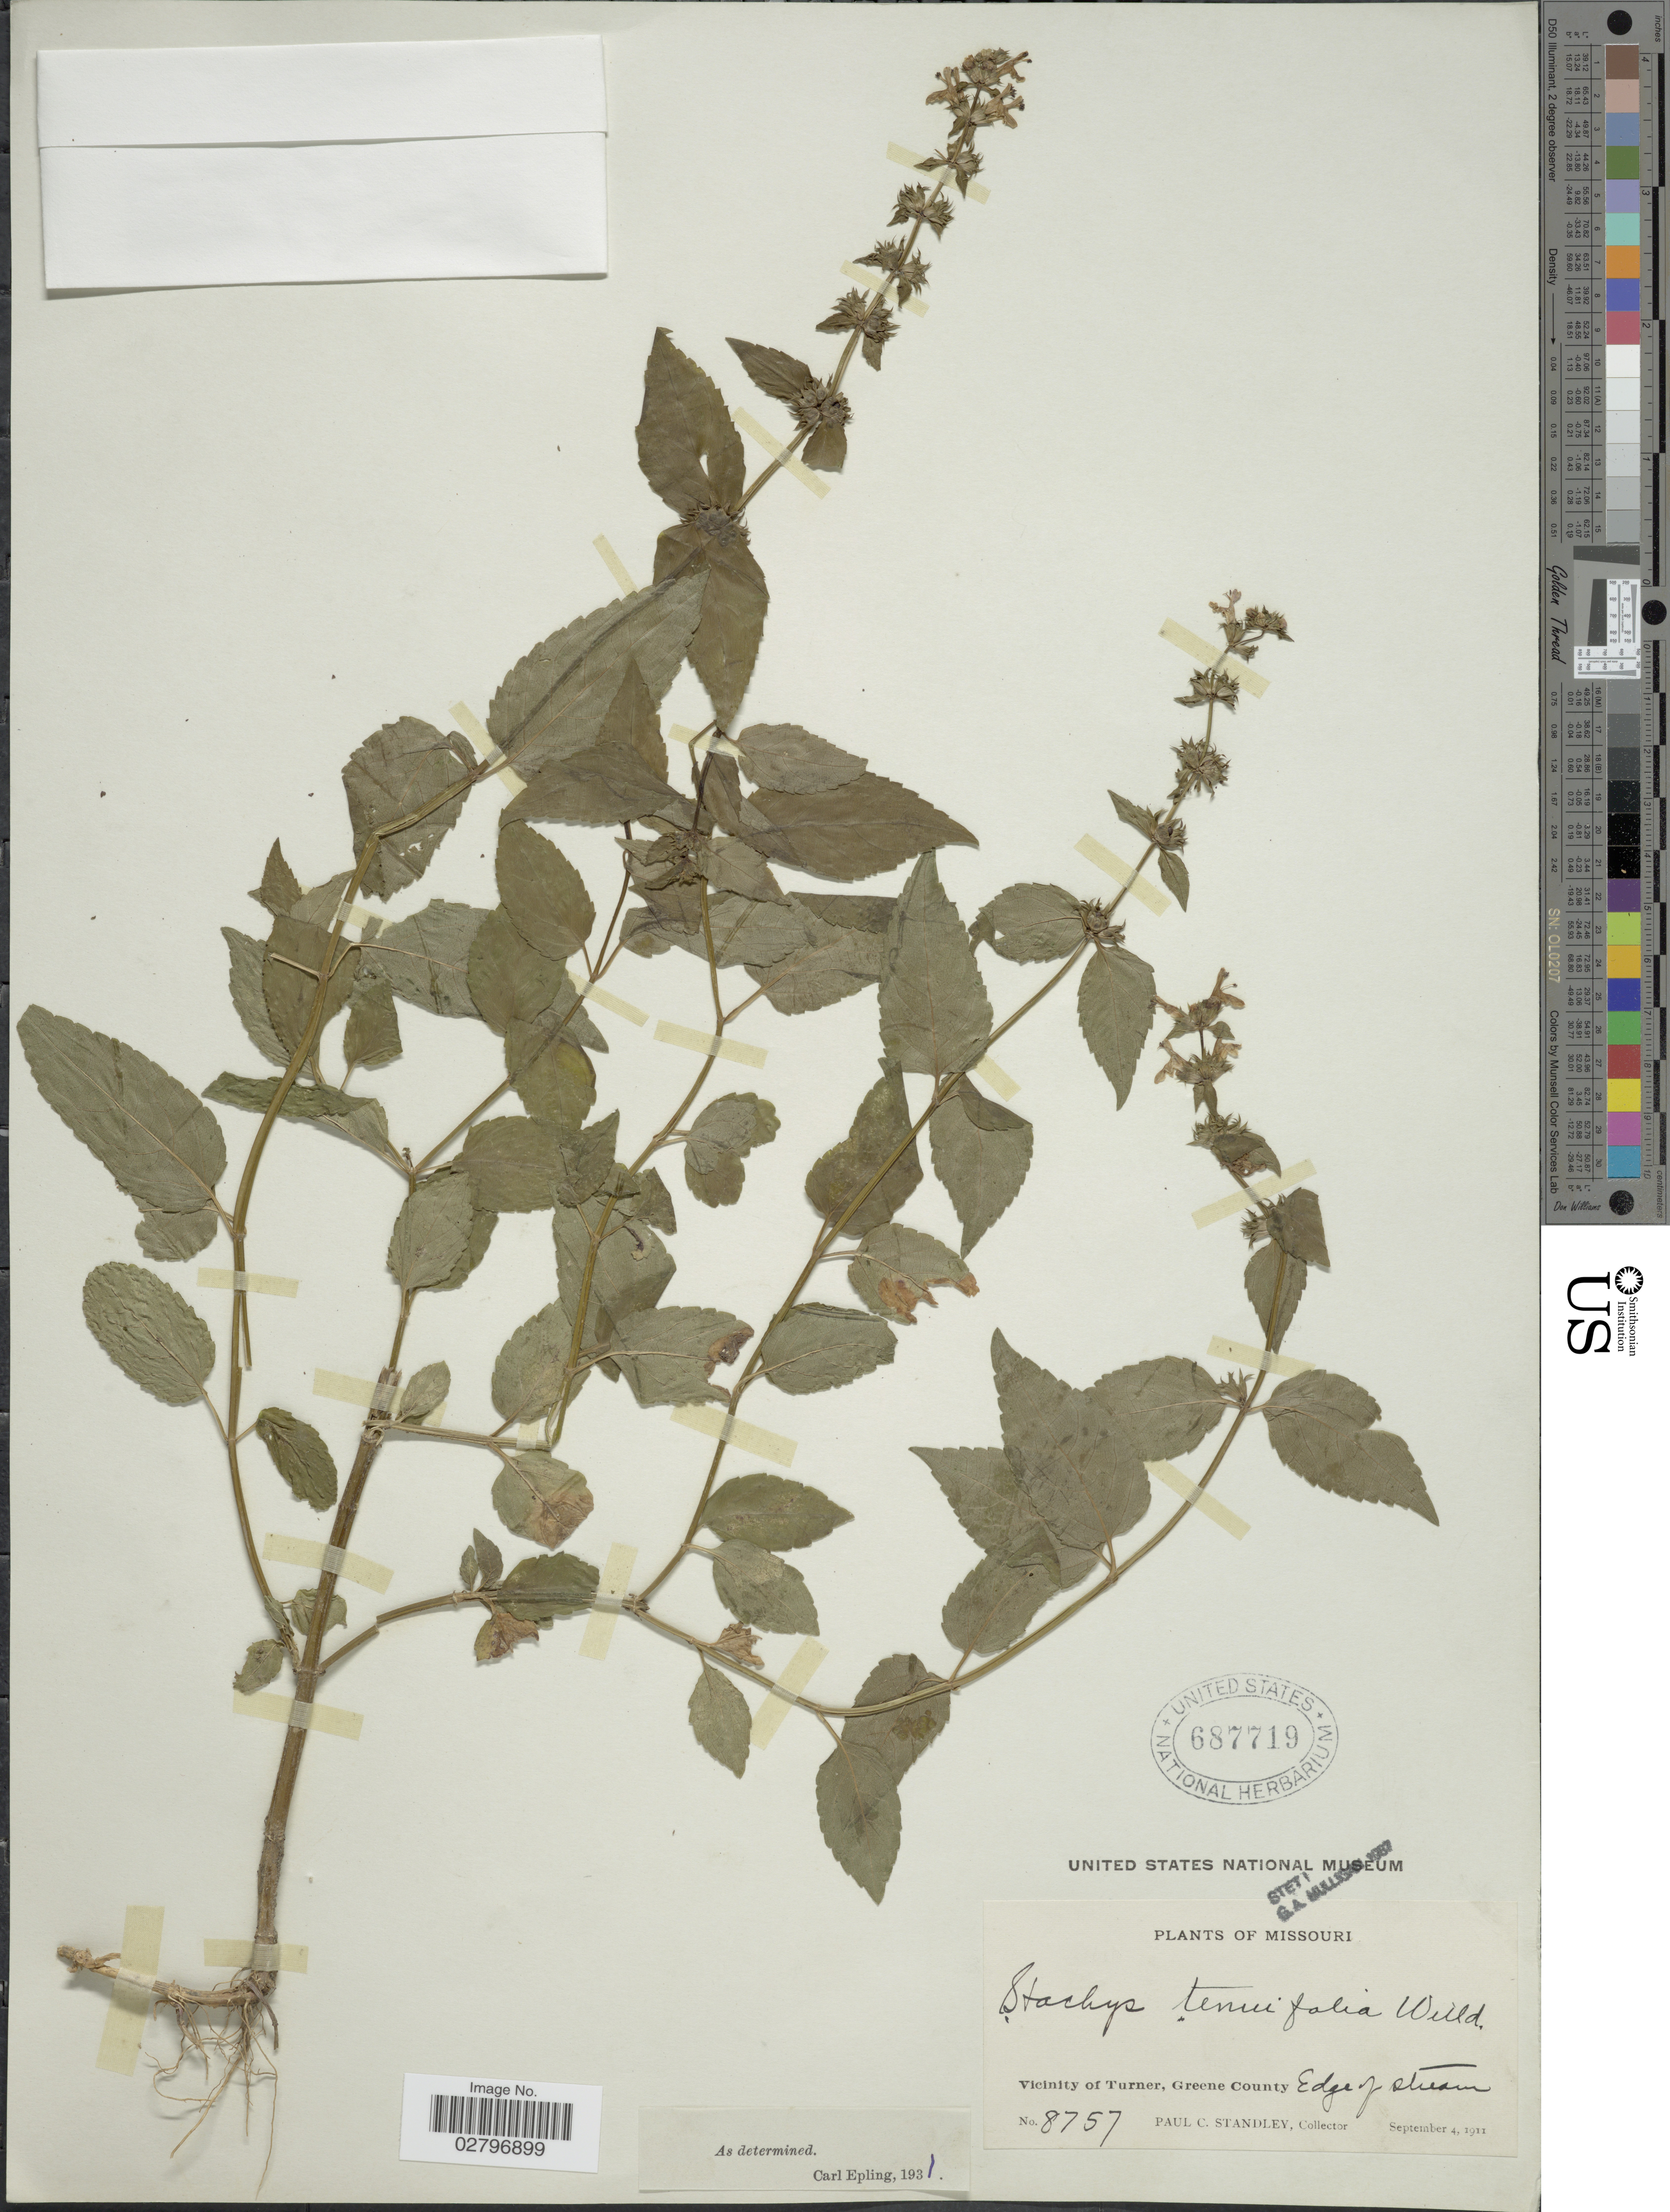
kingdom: Plantae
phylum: Tracheophyta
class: Magnoliopsida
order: Lamiales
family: Lamiaceae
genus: Stachys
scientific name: Stachys tenuifolia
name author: Willd.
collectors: P. C. Standley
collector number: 8757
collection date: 1911-09-04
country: United States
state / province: Missouri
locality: Vicinity of Turner, Greene County, Edge of stream.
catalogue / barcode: US 687719